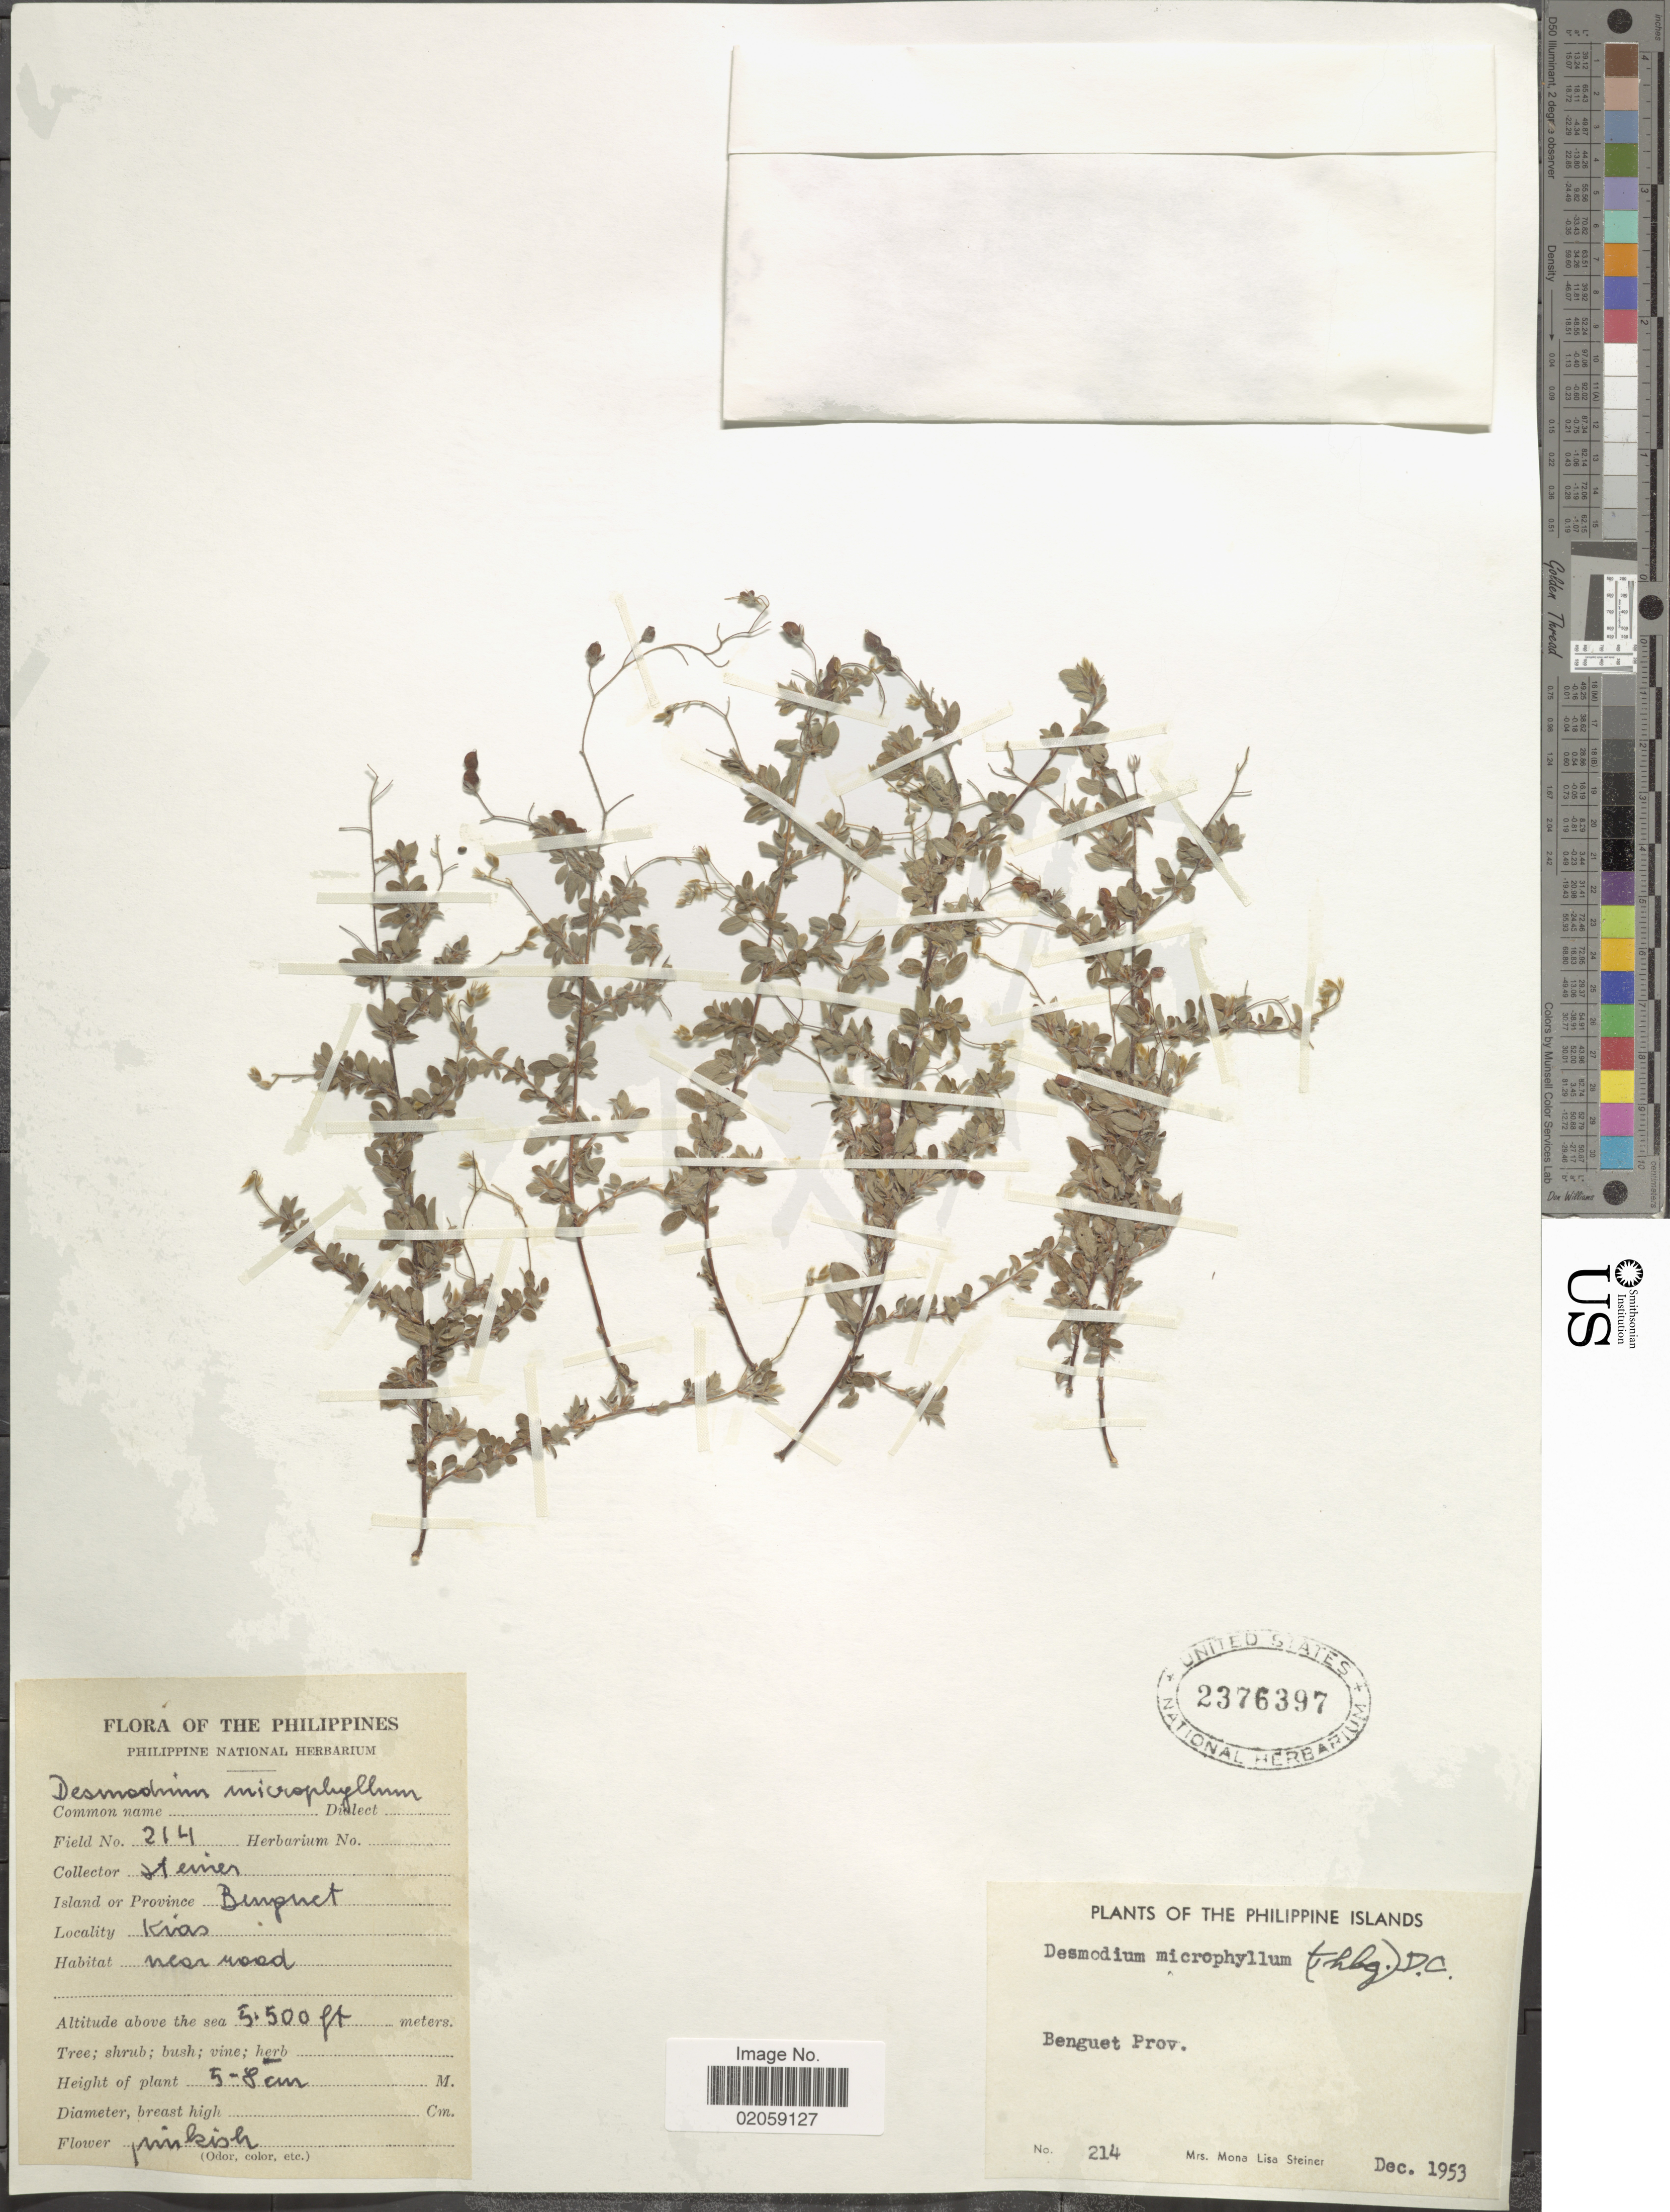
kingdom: Plantae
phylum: Tracheophyta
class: Magnoliopsida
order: Fabales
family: Fabaceae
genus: Leptodesmia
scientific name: Leptodesmia microphylla var. microphylla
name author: (Thunb.) H. Ohashi & K. Ohashi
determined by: Strong, Mark T., (BOT), Smithsonian Institution - National Museum of Natural History (UNITED STATES)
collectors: M. Steiner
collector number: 214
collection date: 1953-12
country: Philippines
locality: Philippine Islands. Island or Province Benguet. Kias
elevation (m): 1676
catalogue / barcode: US 2376397